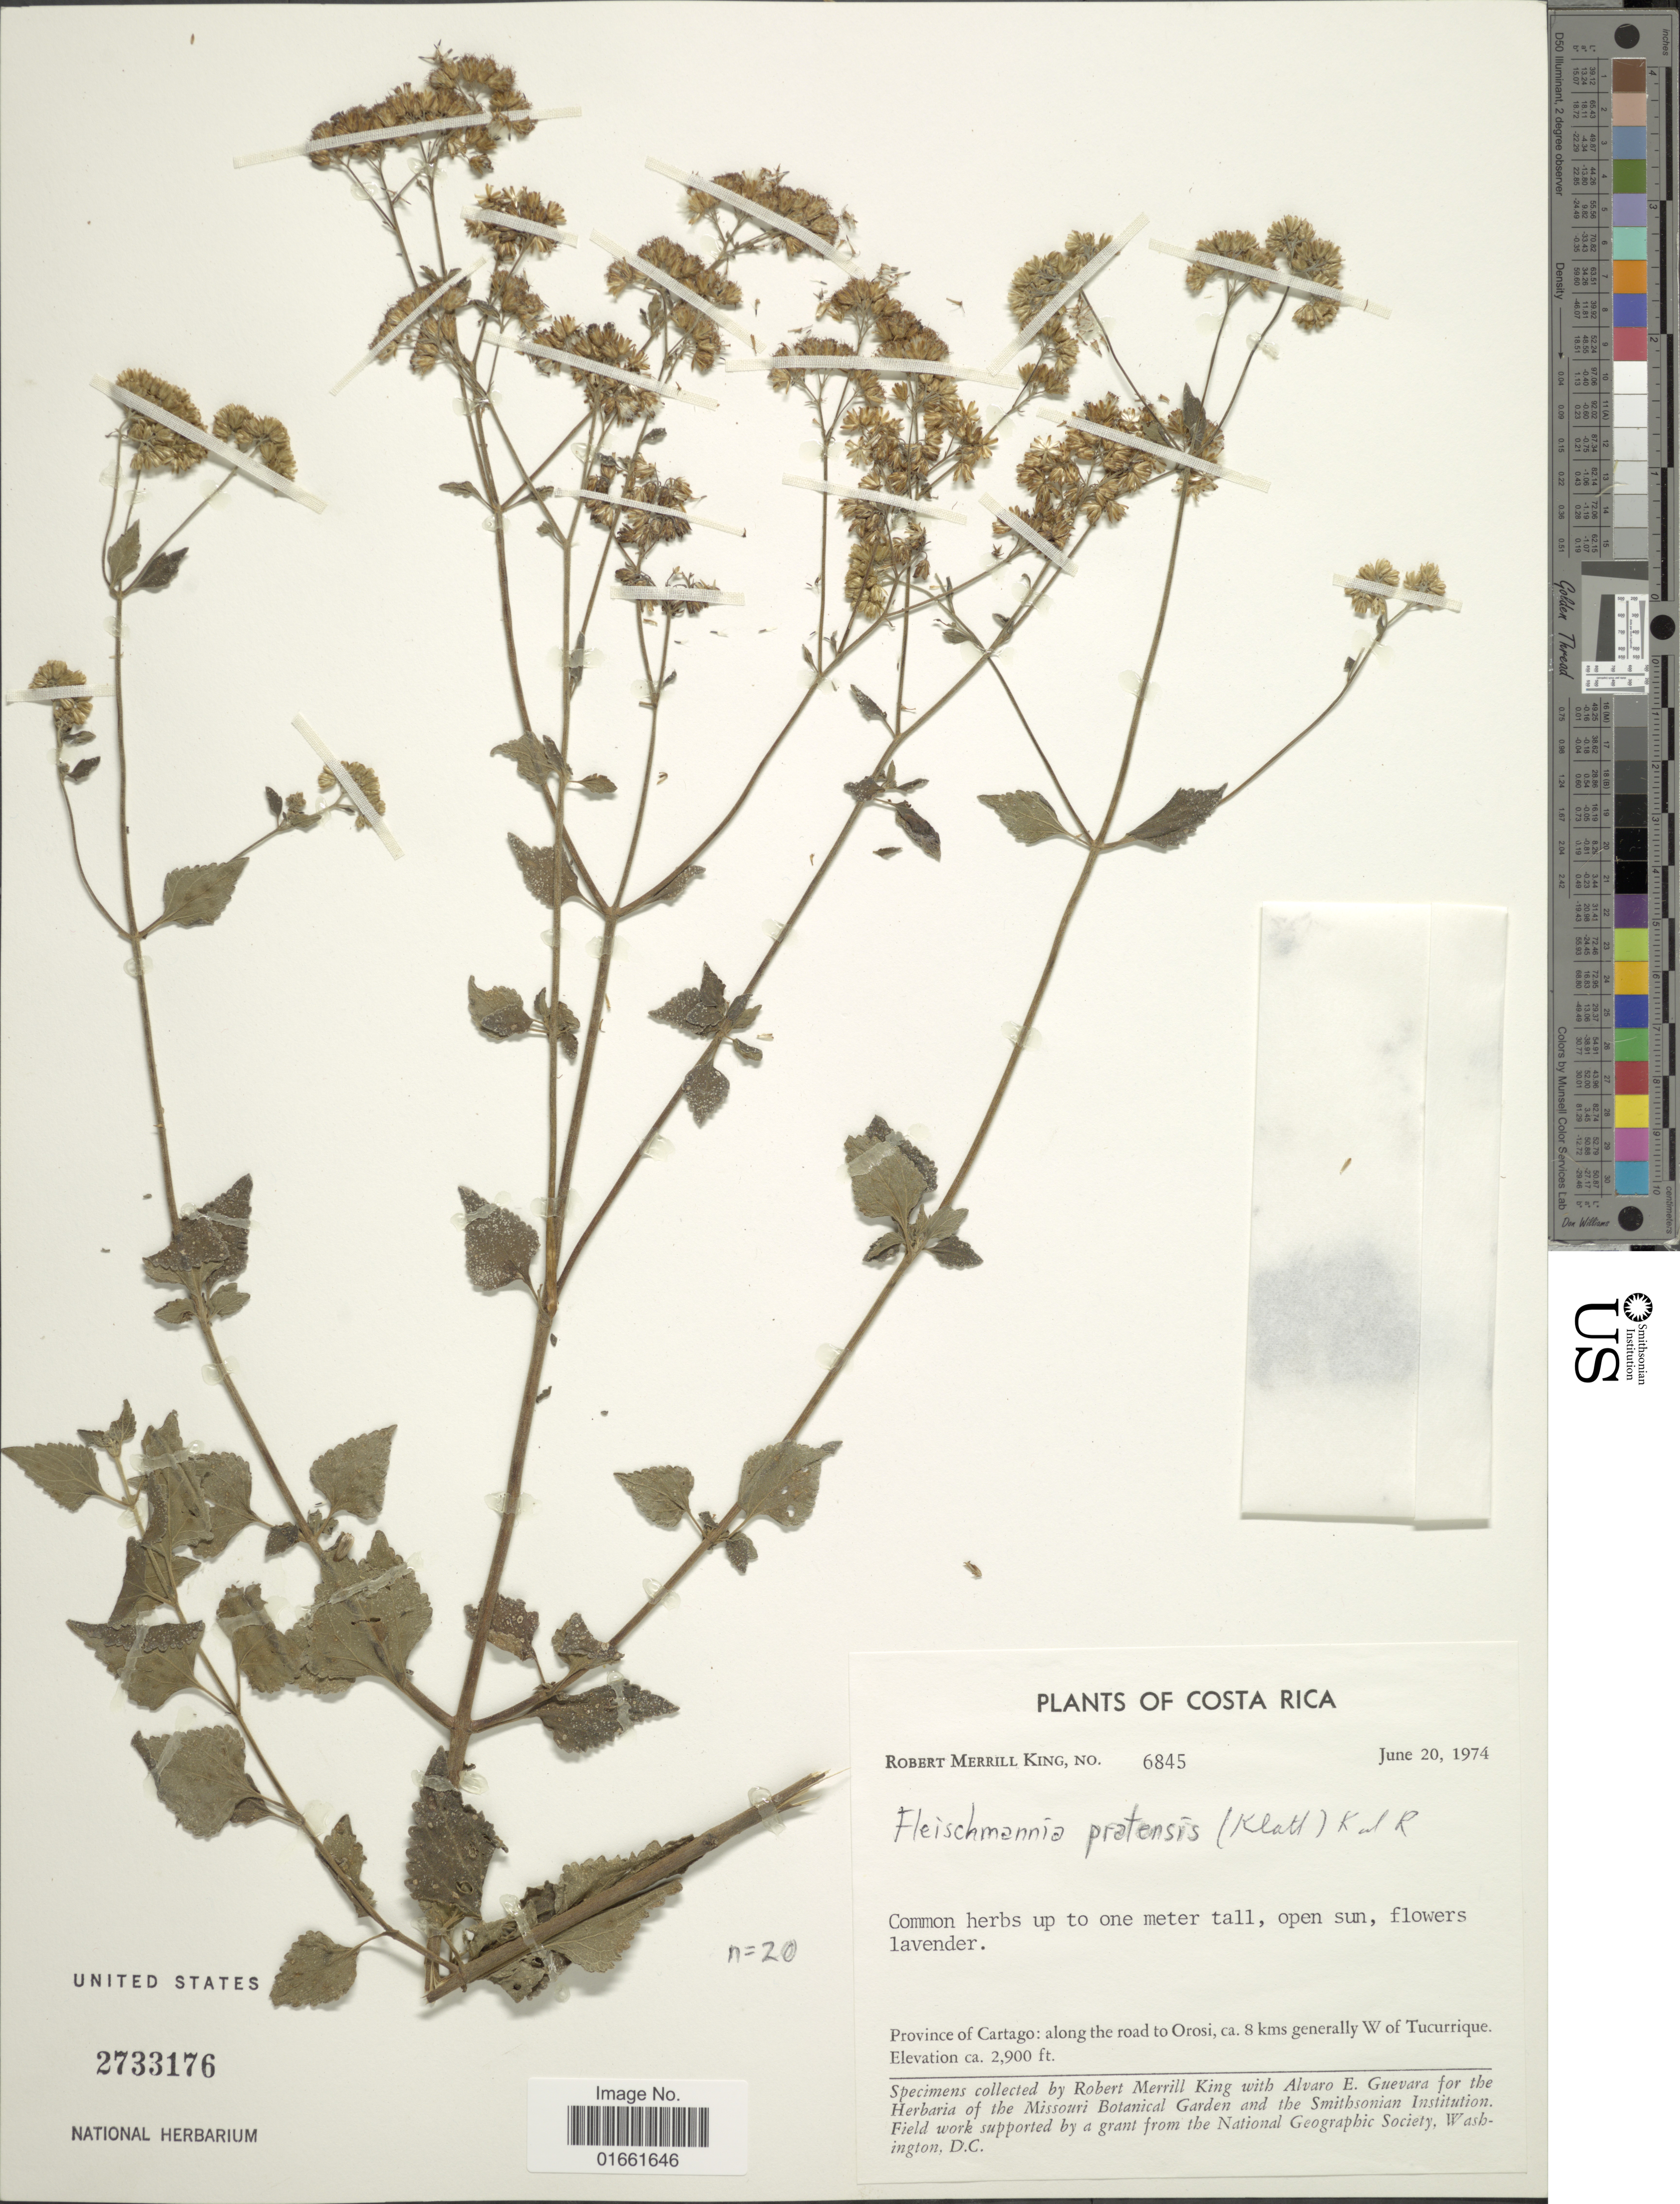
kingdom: Plantae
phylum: Tracheophyta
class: Magnoliopsida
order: Asterales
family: Asteraceae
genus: Fleischmannia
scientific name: Fleischmannia pratensis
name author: (Klatt) R.M. King & H. Rob.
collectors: R. M. King & A. E. Guevara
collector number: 6845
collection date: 1974-06-20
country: Costa Rica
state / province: Cartago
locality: Province of Cartago, along road to Orosi, ca 8 kms generally W of Tucurrique.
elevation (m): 884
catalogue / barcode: US 2733176